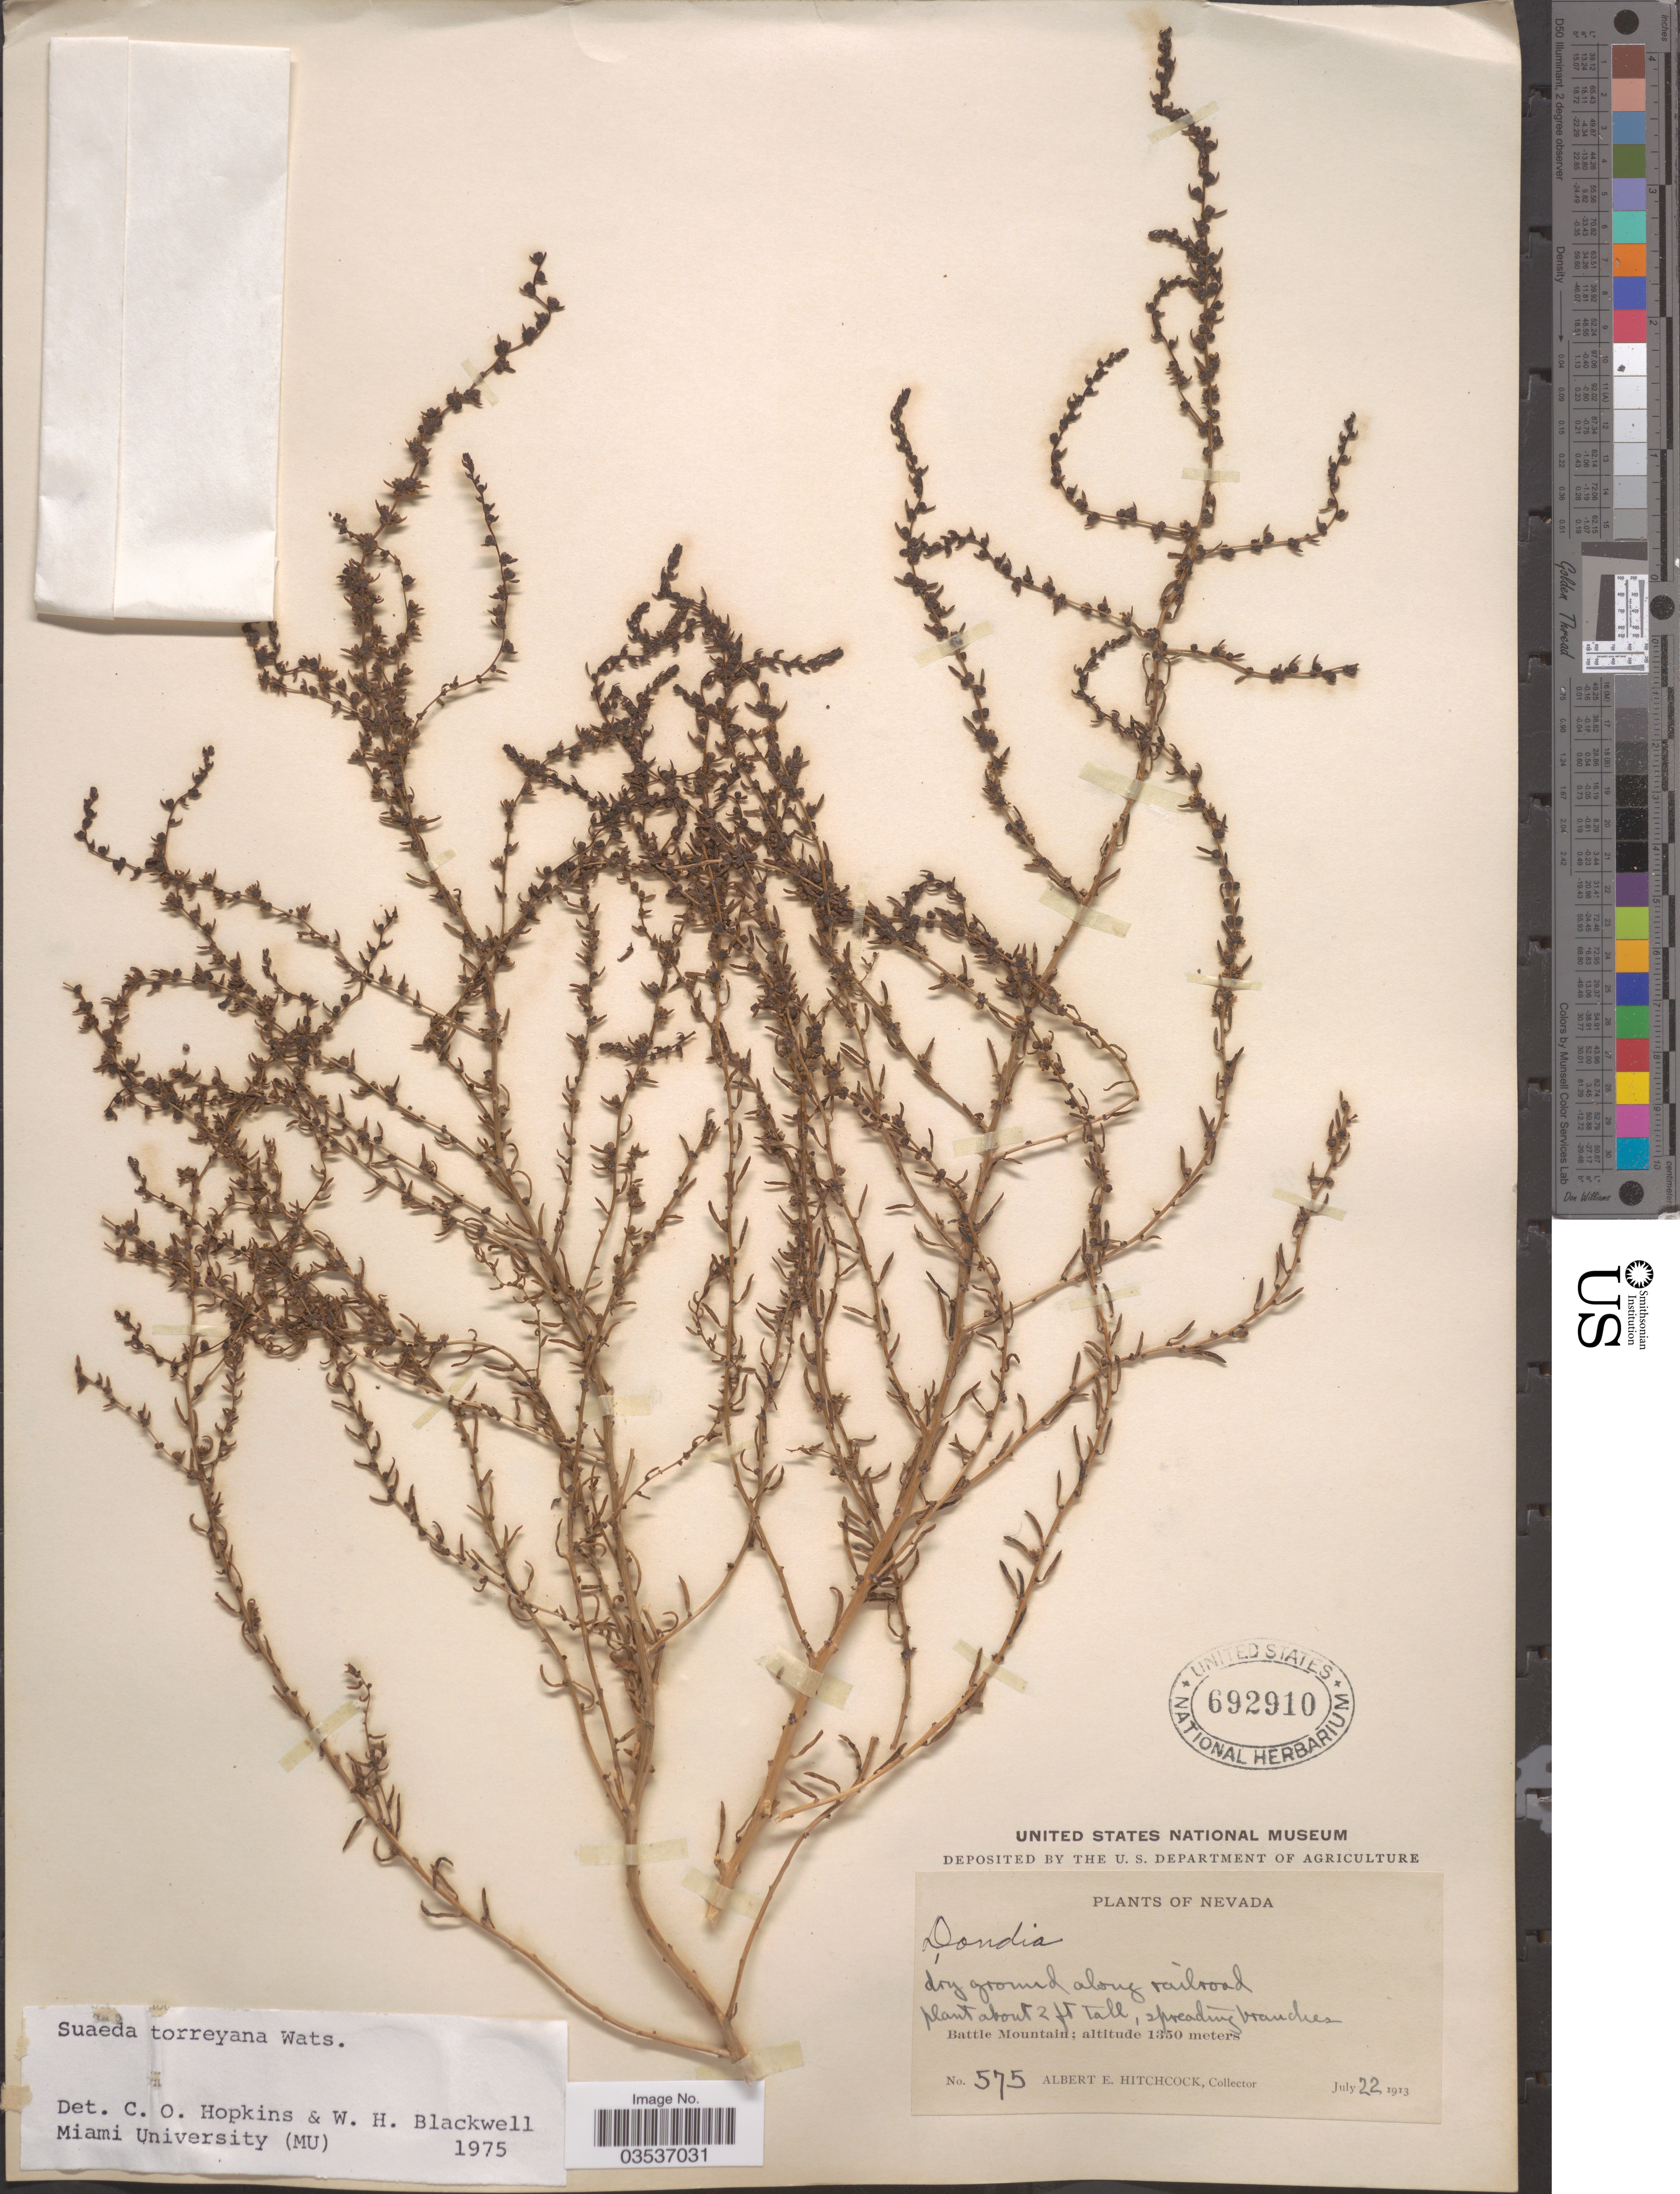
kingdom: Plantae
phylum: Tracheophyta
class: Magnoliopsida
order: Caryophyllales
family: Amaranthaceae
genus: Suaeda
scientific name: Suaeda torreyana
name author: S. Watson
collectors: A. Hitchcock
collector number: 575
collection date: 1913-07-22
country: United States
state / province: Nevada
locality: Battle Mountain.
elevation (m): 1350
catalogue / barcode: US 692910